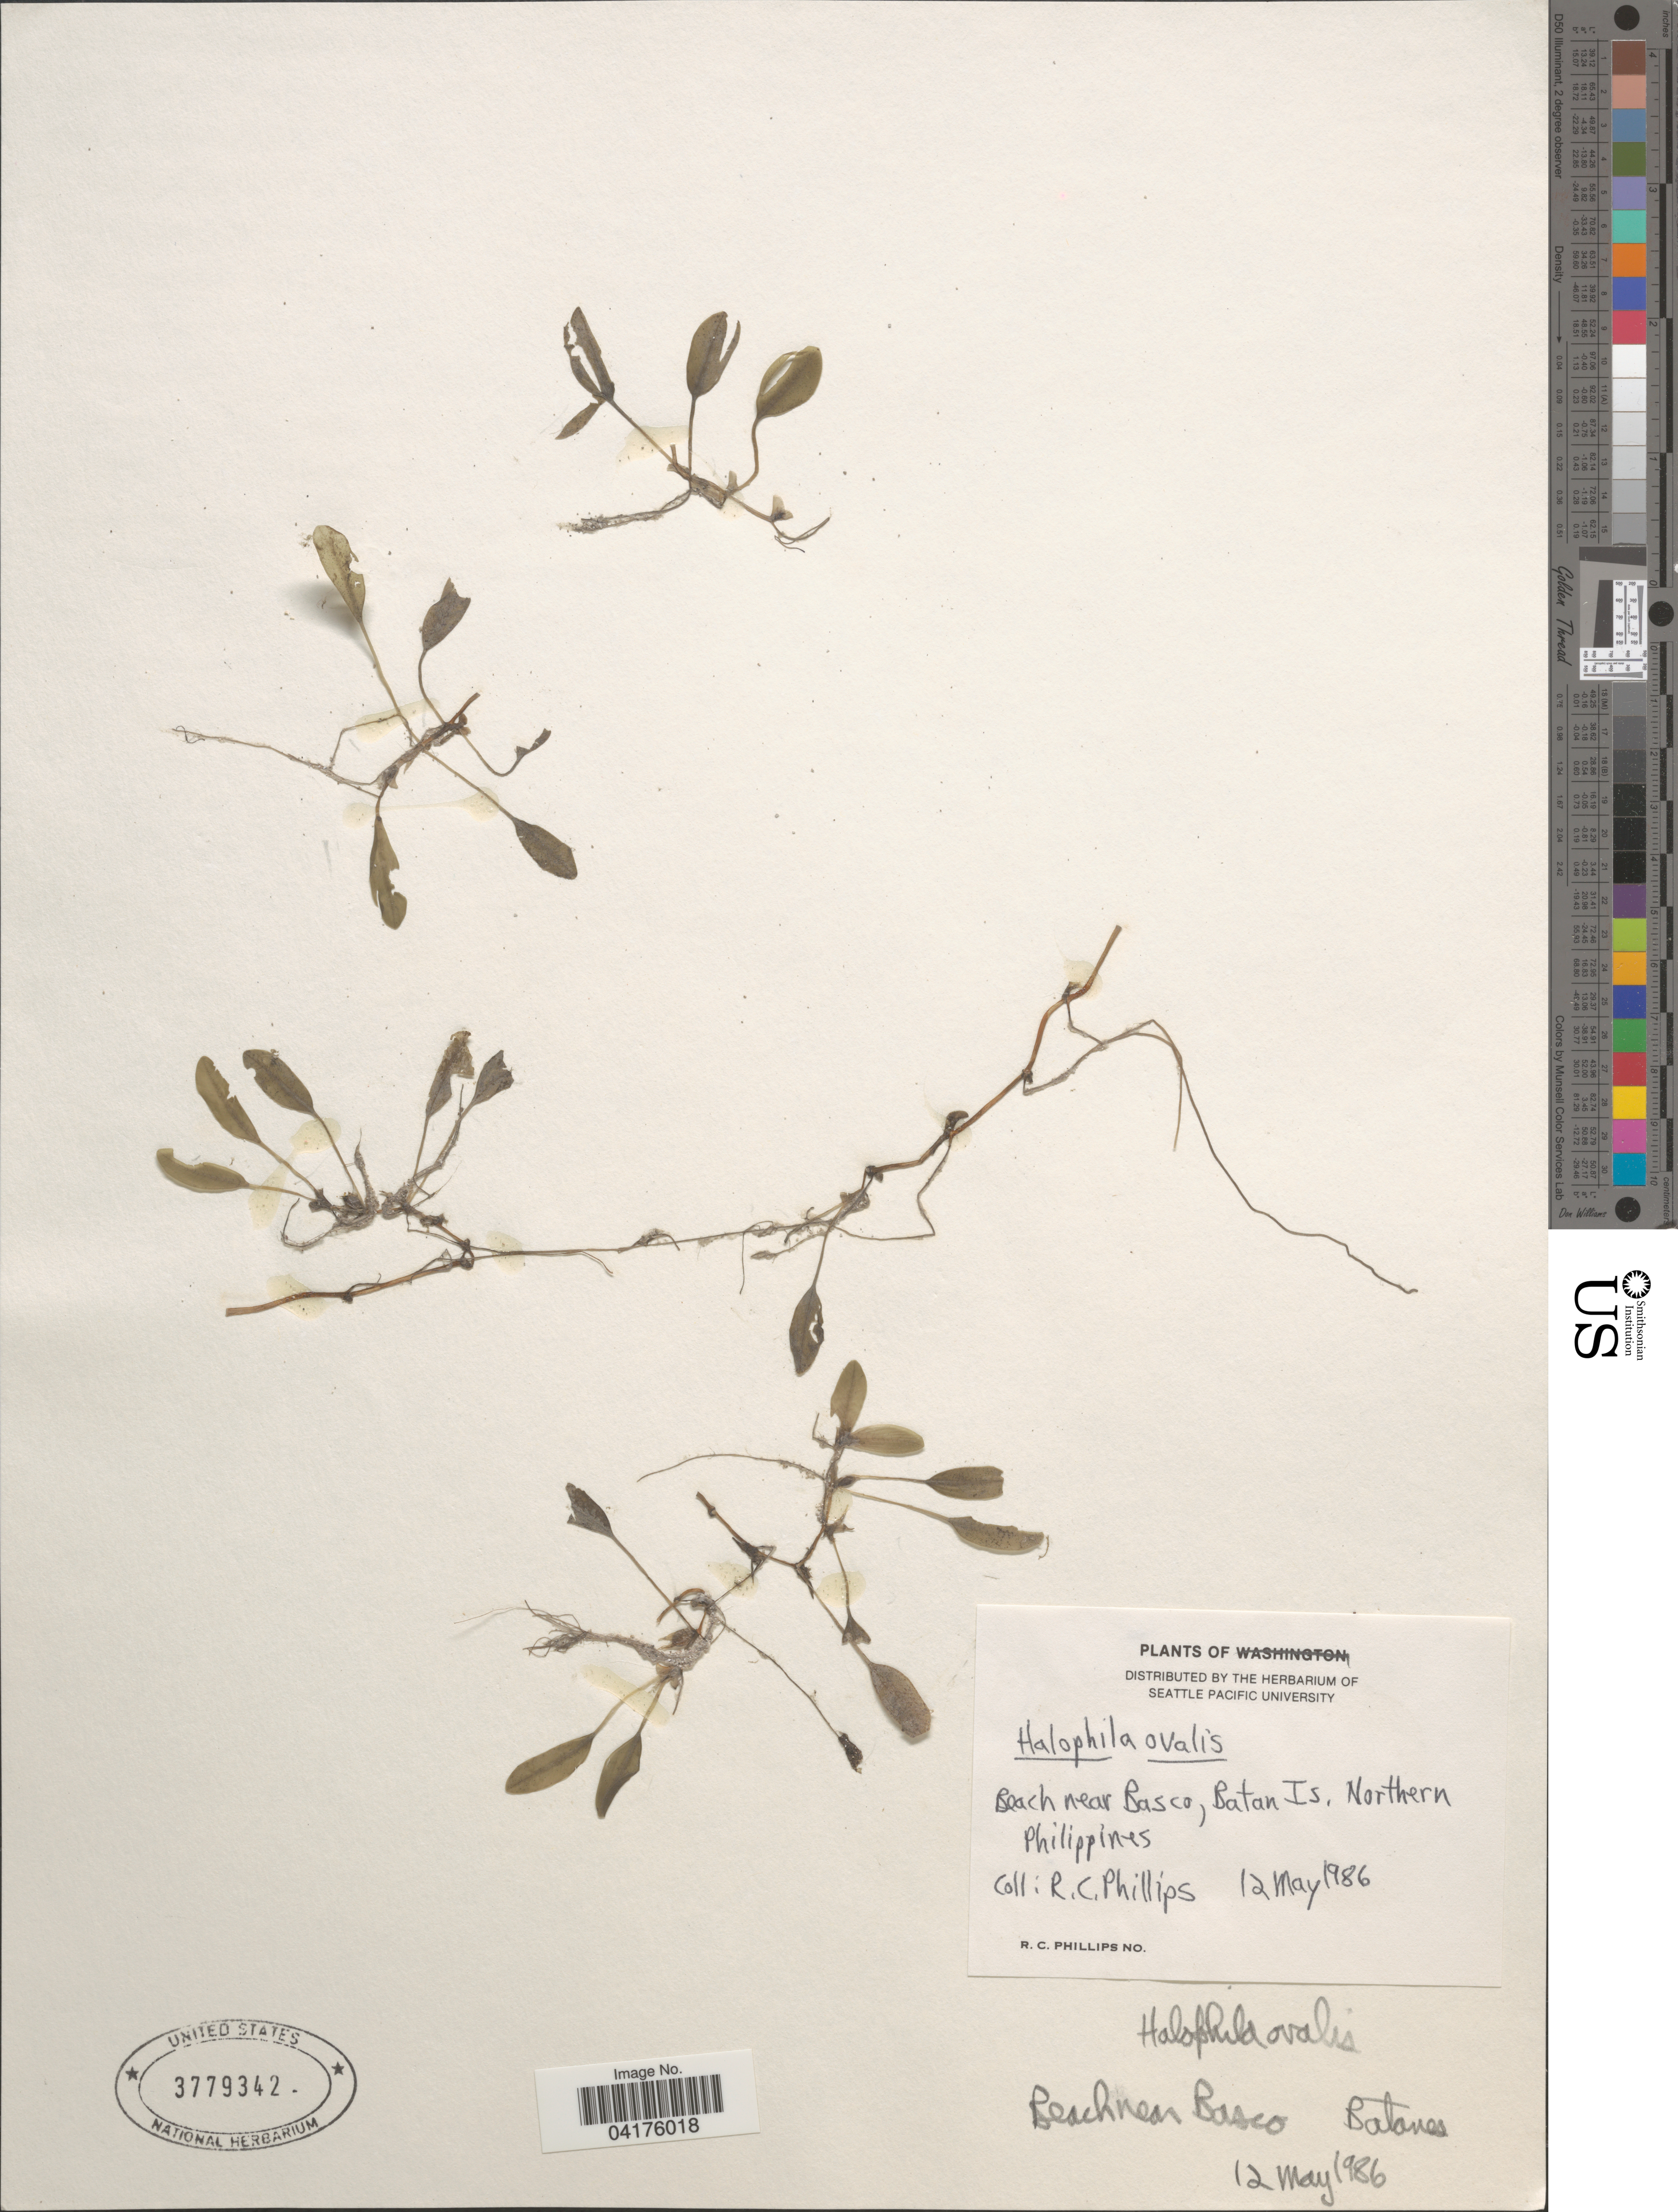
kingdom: Plantae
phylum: Tracheophyta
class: Liliopsida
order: Alismatales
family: Hydrocharitaceae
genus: Halophila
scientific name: Halophila ovalis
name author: (R. Br.) Hook. f.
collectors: R. C. Phillips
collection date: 1986-05-12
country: Philippines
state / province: Cagayan Valley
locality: Beach near Basco, Batan Is. Northern Philippines.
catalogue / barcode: US 3779342